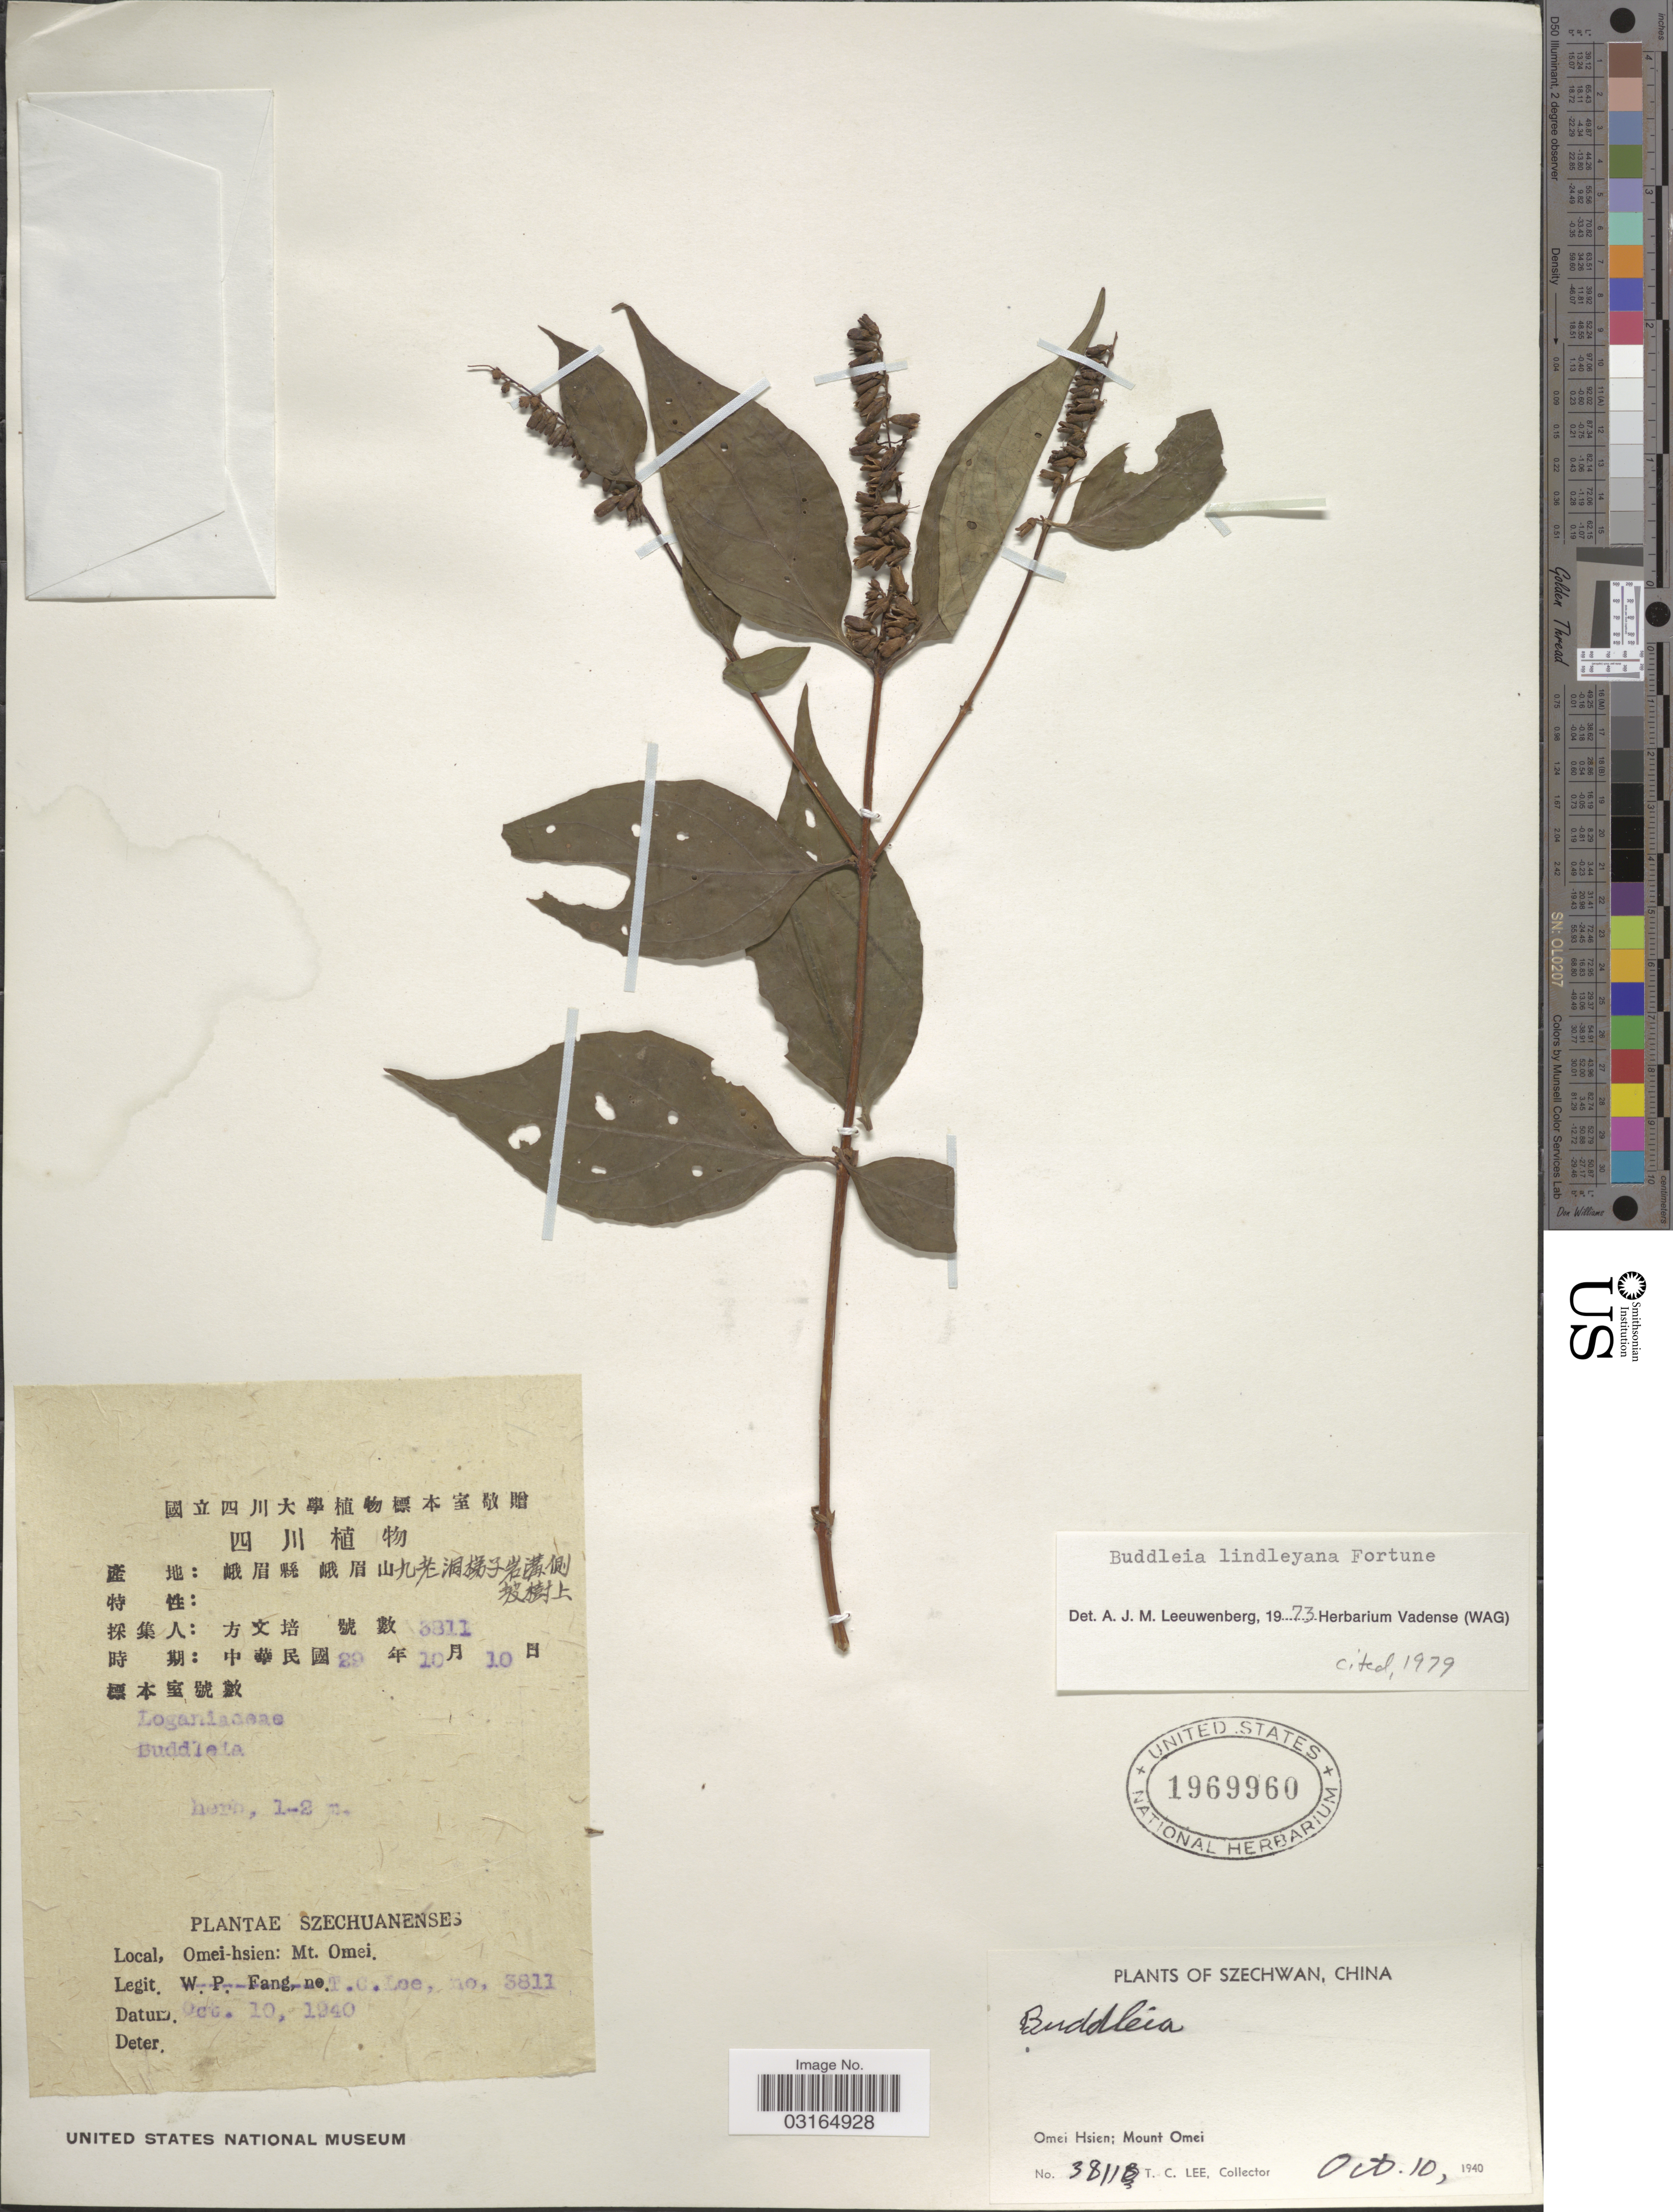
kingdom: Plantae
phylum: Tracheophyta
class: Magnoliopsida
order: Lamiales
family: Scrophulariaceae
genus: Buddleja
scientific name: Buddleja lindleyana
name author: Fortune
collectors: T. Lee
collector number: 3811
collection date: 1940-10-10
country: China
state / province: Sichuan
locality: Szechwan. Omei Hsien; Mount Omei.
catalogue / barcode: US 1969960